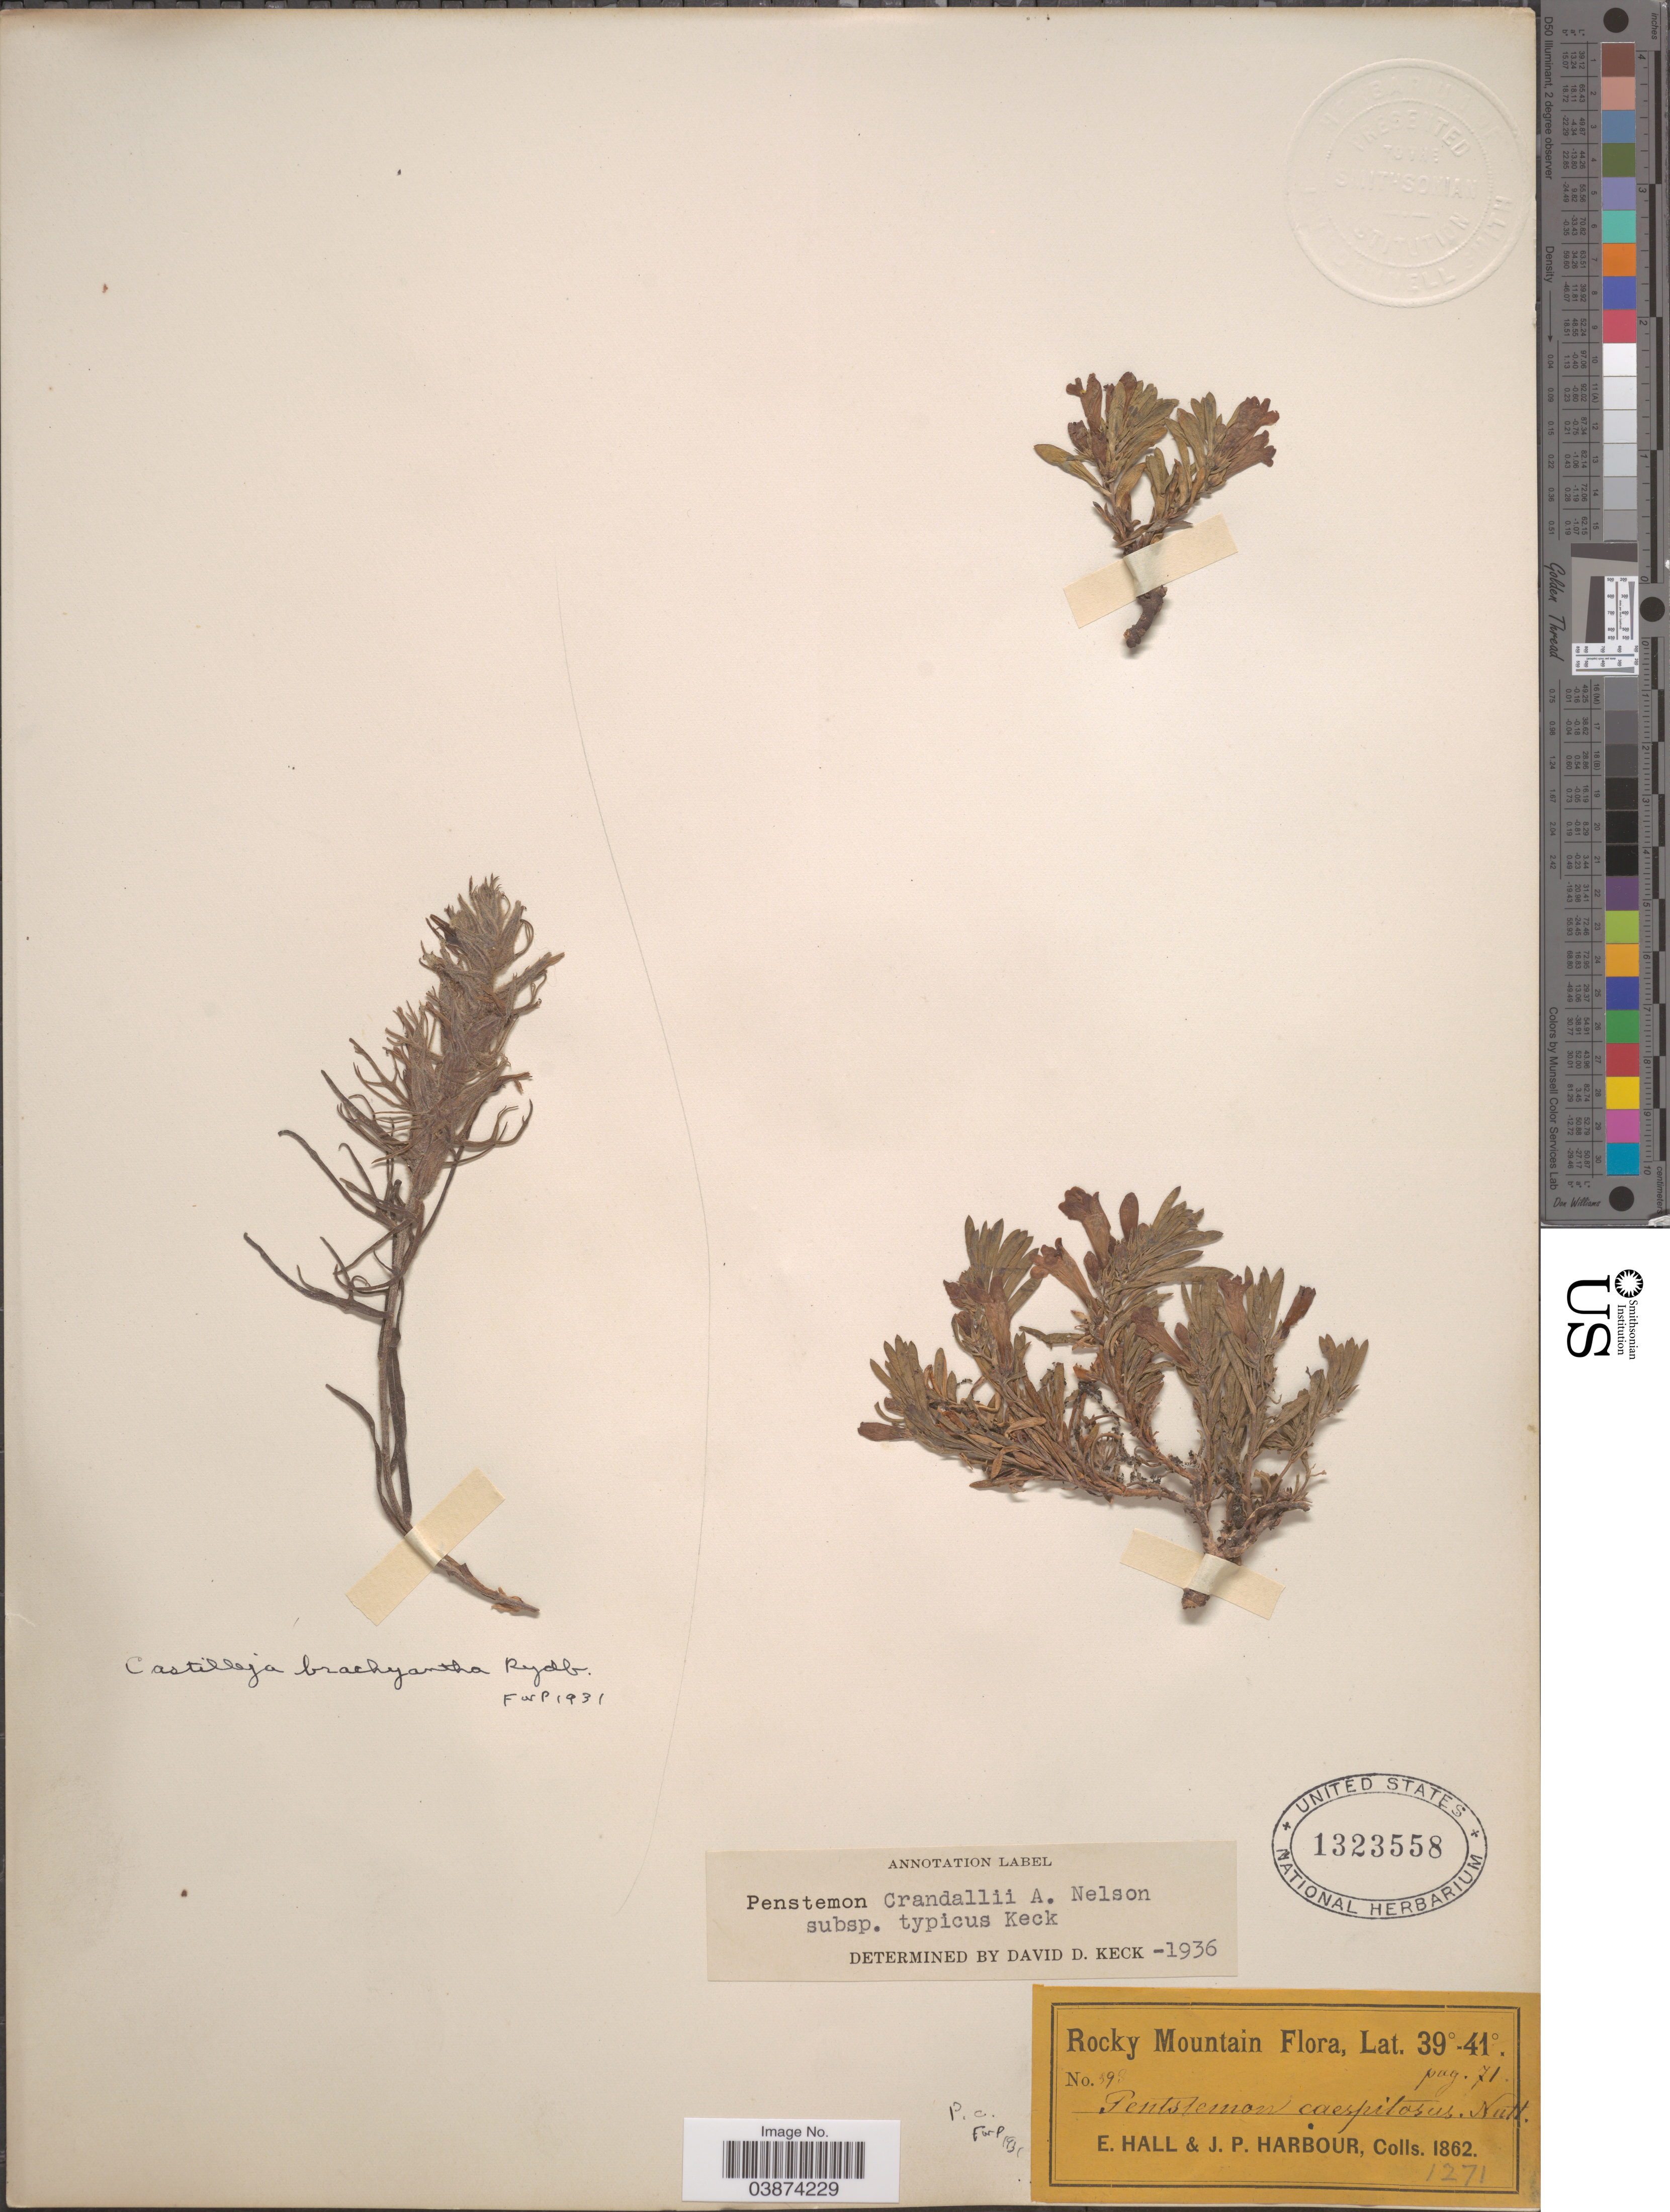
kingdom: Plantae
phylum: Tracheophyta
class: Magnoliopsida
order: Lamiales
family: Plantaginaceae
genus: Penstemon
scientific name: Penstemon crandallii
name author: A. Nelson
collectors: E. Hall & J. Harbour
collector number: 398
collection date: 1862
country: United States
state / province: Colorado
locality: Rocky Mountain.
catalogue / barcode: US 1323558